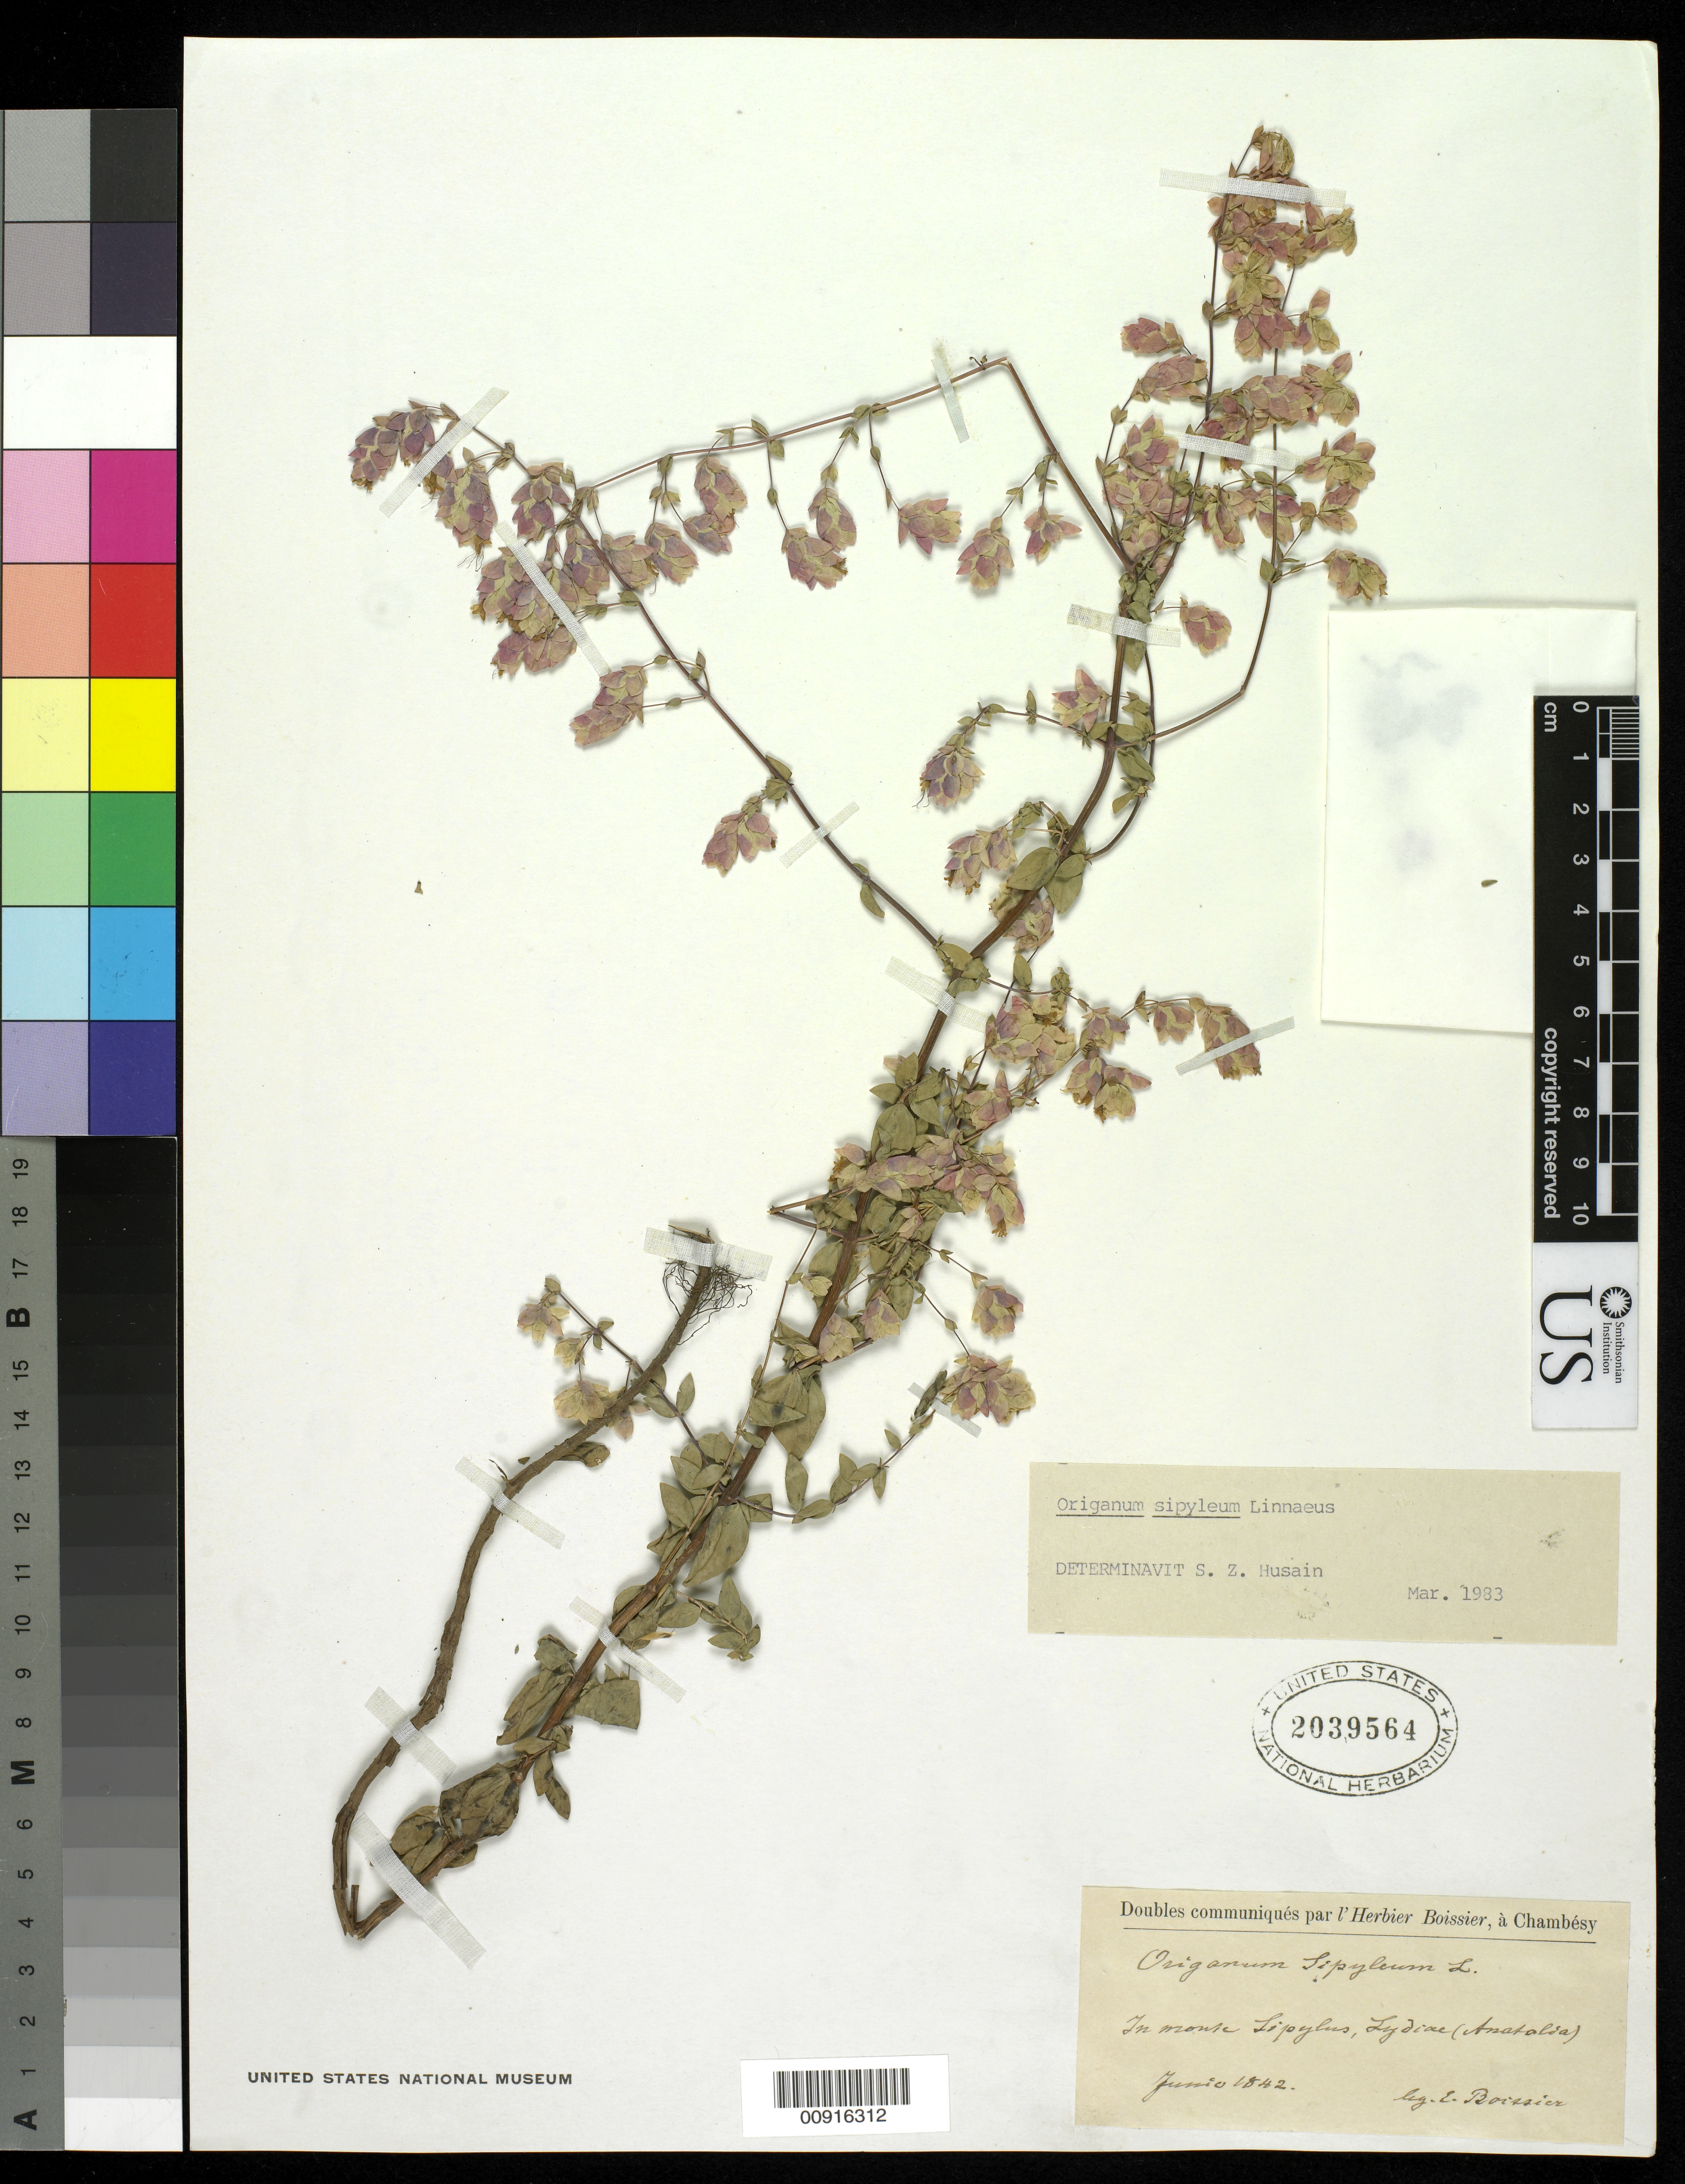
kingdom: Plantae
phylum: Tracheophyta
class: Magnoliopsida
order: Lamiales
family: Lamiaceae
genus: Origanum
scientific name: Origanum sipyleum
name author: L.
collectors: P. Boissier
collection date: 1842-06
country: Turkey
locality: Sipylus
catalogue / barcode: US 2039564